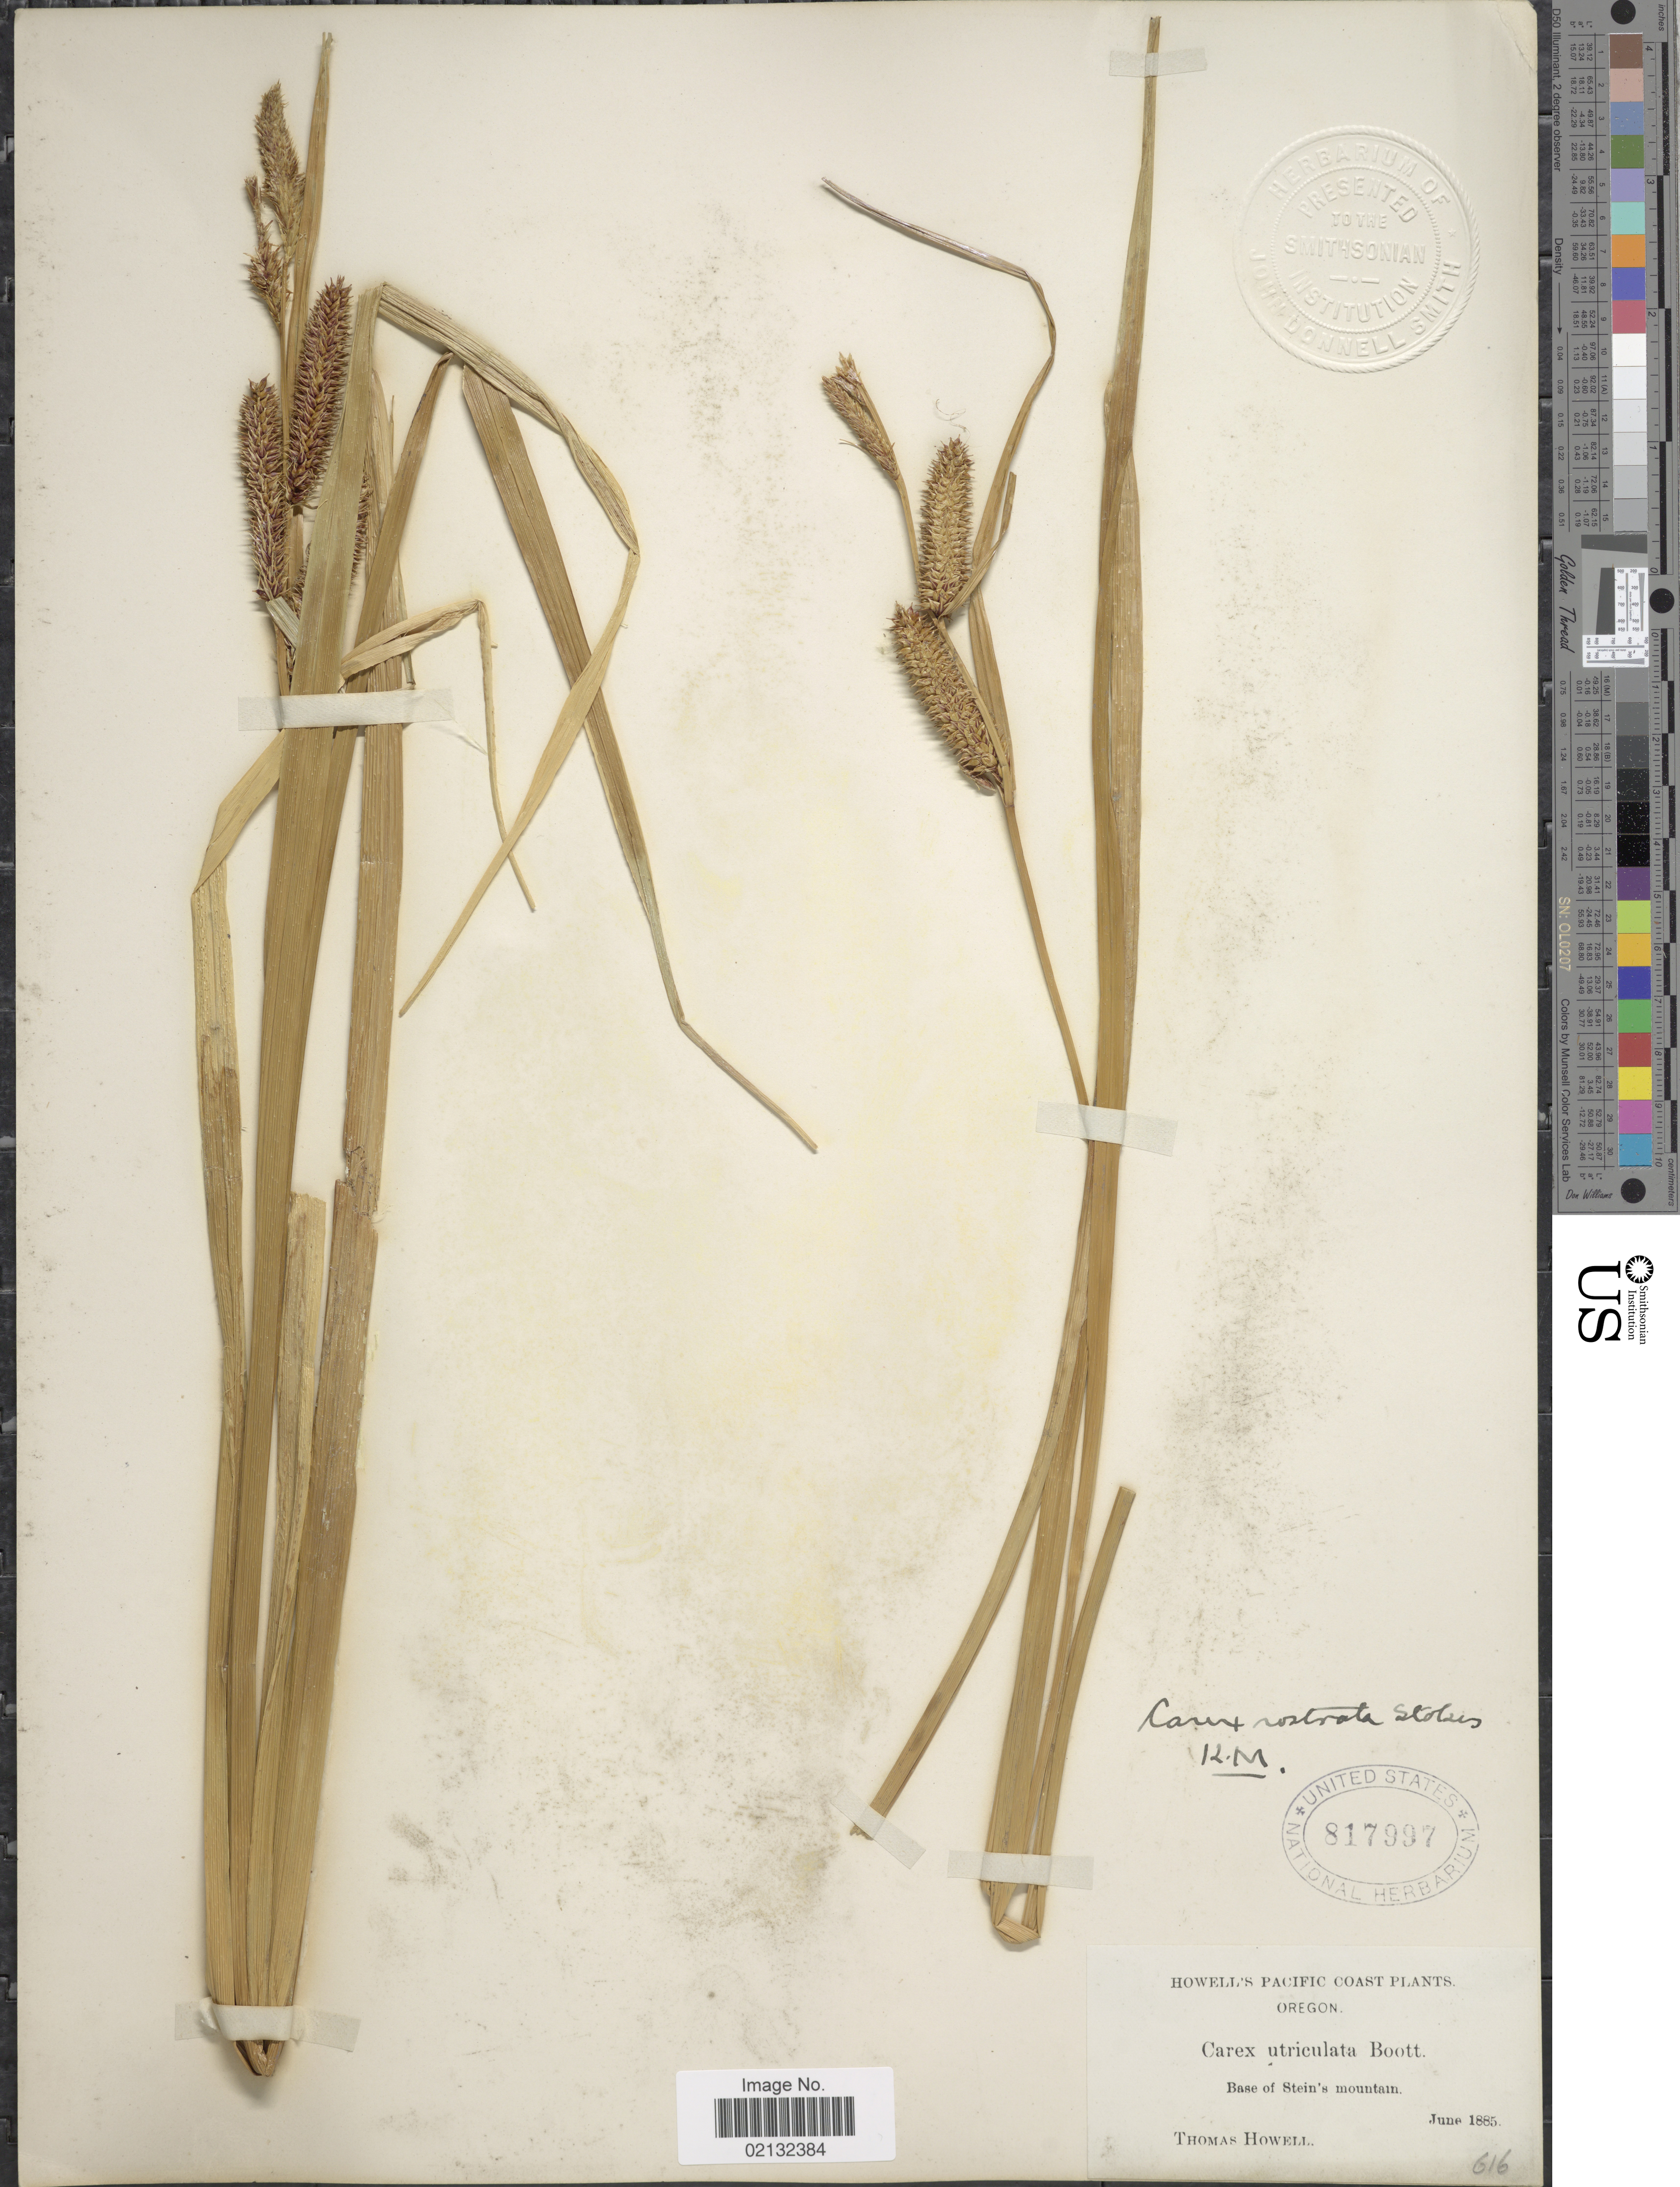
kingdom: Plantae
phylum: Tracheophyta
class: Liliopsida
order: Poales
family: Cyperaceae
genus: Carex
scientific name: Carex rostrata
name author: Stokes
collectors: T. Howell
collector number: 616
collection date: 1885-06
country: United States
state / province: Oregon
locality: Pacific Coast, base of Stein's mountain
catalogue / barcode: US 817997